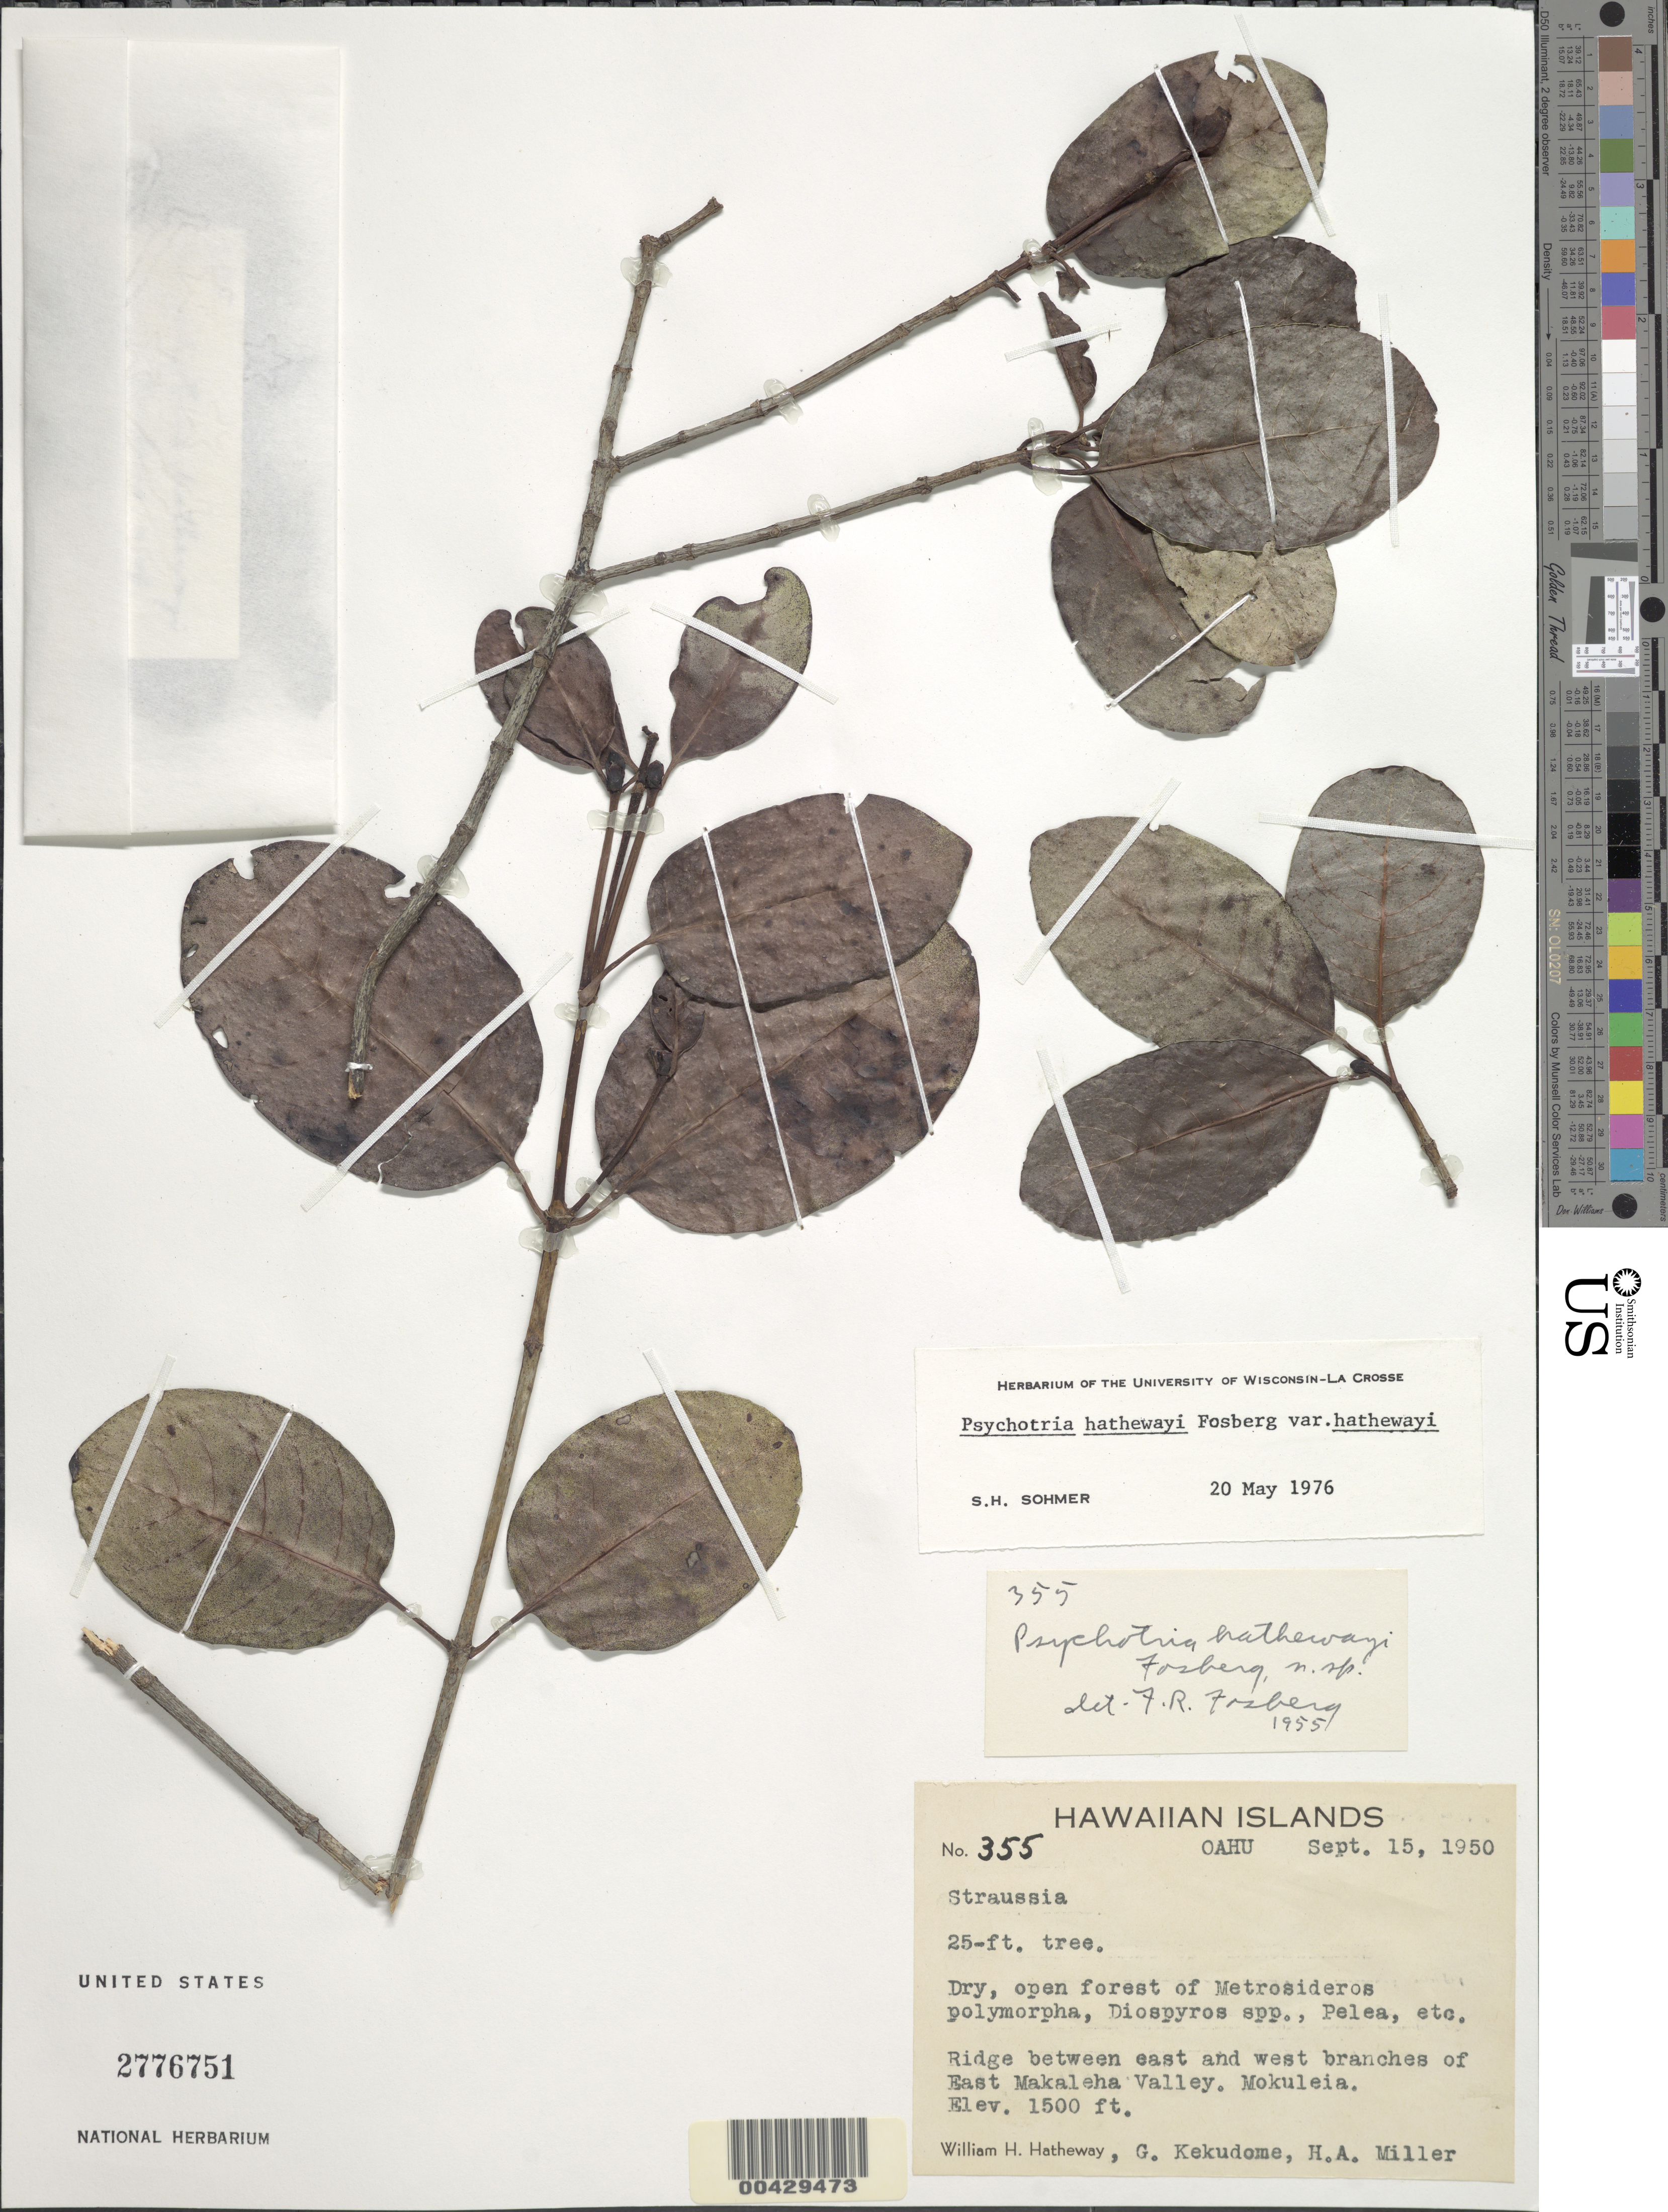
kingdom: Plantae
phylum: Tracheophyta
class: Magnoliopsida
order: Gentianales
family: Rubiaceae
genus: Psychotria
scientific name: Psychotria hathewayi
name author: Fosberg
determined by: Fosberg, F. R.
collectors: W. H. Hatheway, G. Kekudome & H. A. Miller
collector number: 355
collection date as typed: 15 Sep 1950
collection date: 1950-09-15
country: United States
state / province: Hawaii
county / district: Honolulu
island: Oahu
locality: Ridge between east & west branches of East Makaleha Valley, Mokuleia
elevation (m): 457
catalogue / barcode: US 2776751